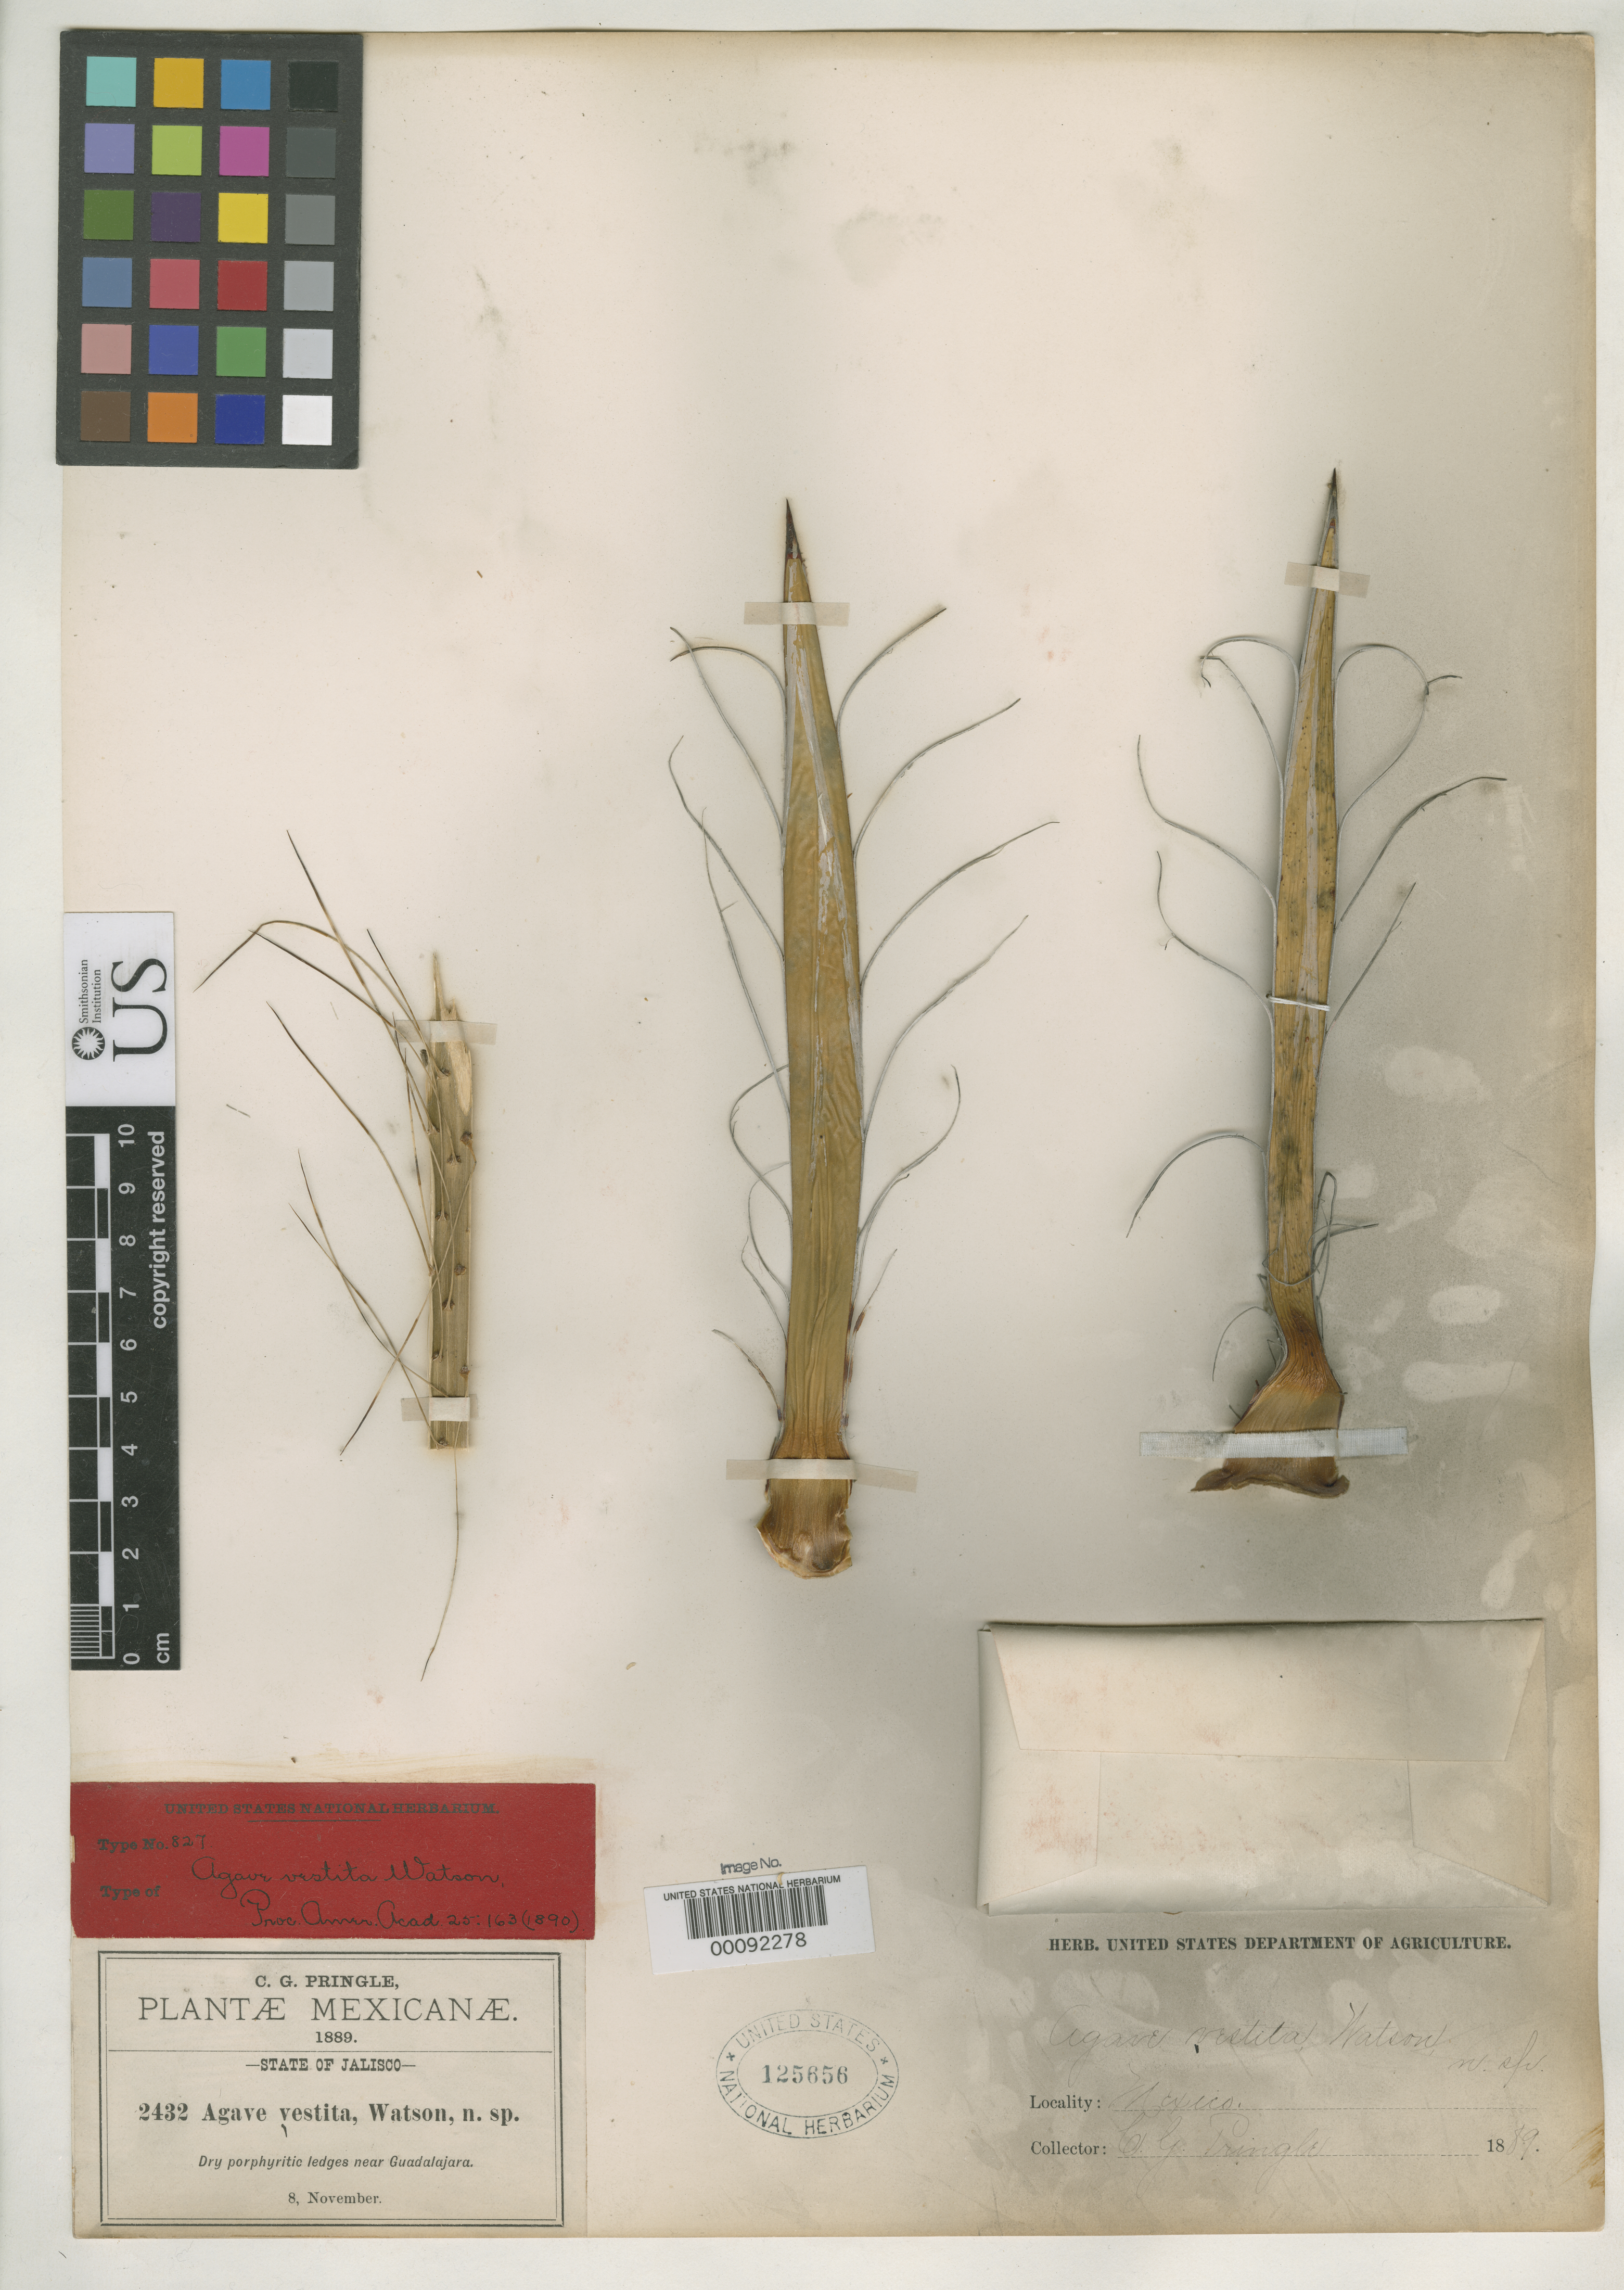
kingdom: Plantae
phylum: Tracheophyta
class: Liliopsida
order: Asparagales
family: Asparagaceae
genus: Agave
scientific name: Agave vestita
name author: S. Watson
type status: Type Collection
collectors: C. G. Pringle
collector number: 2432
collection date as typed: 08 Nov 1889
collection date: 1889-11-08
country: Mexico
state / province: Jalisco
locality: Guadalajara.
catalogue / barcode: US 125656